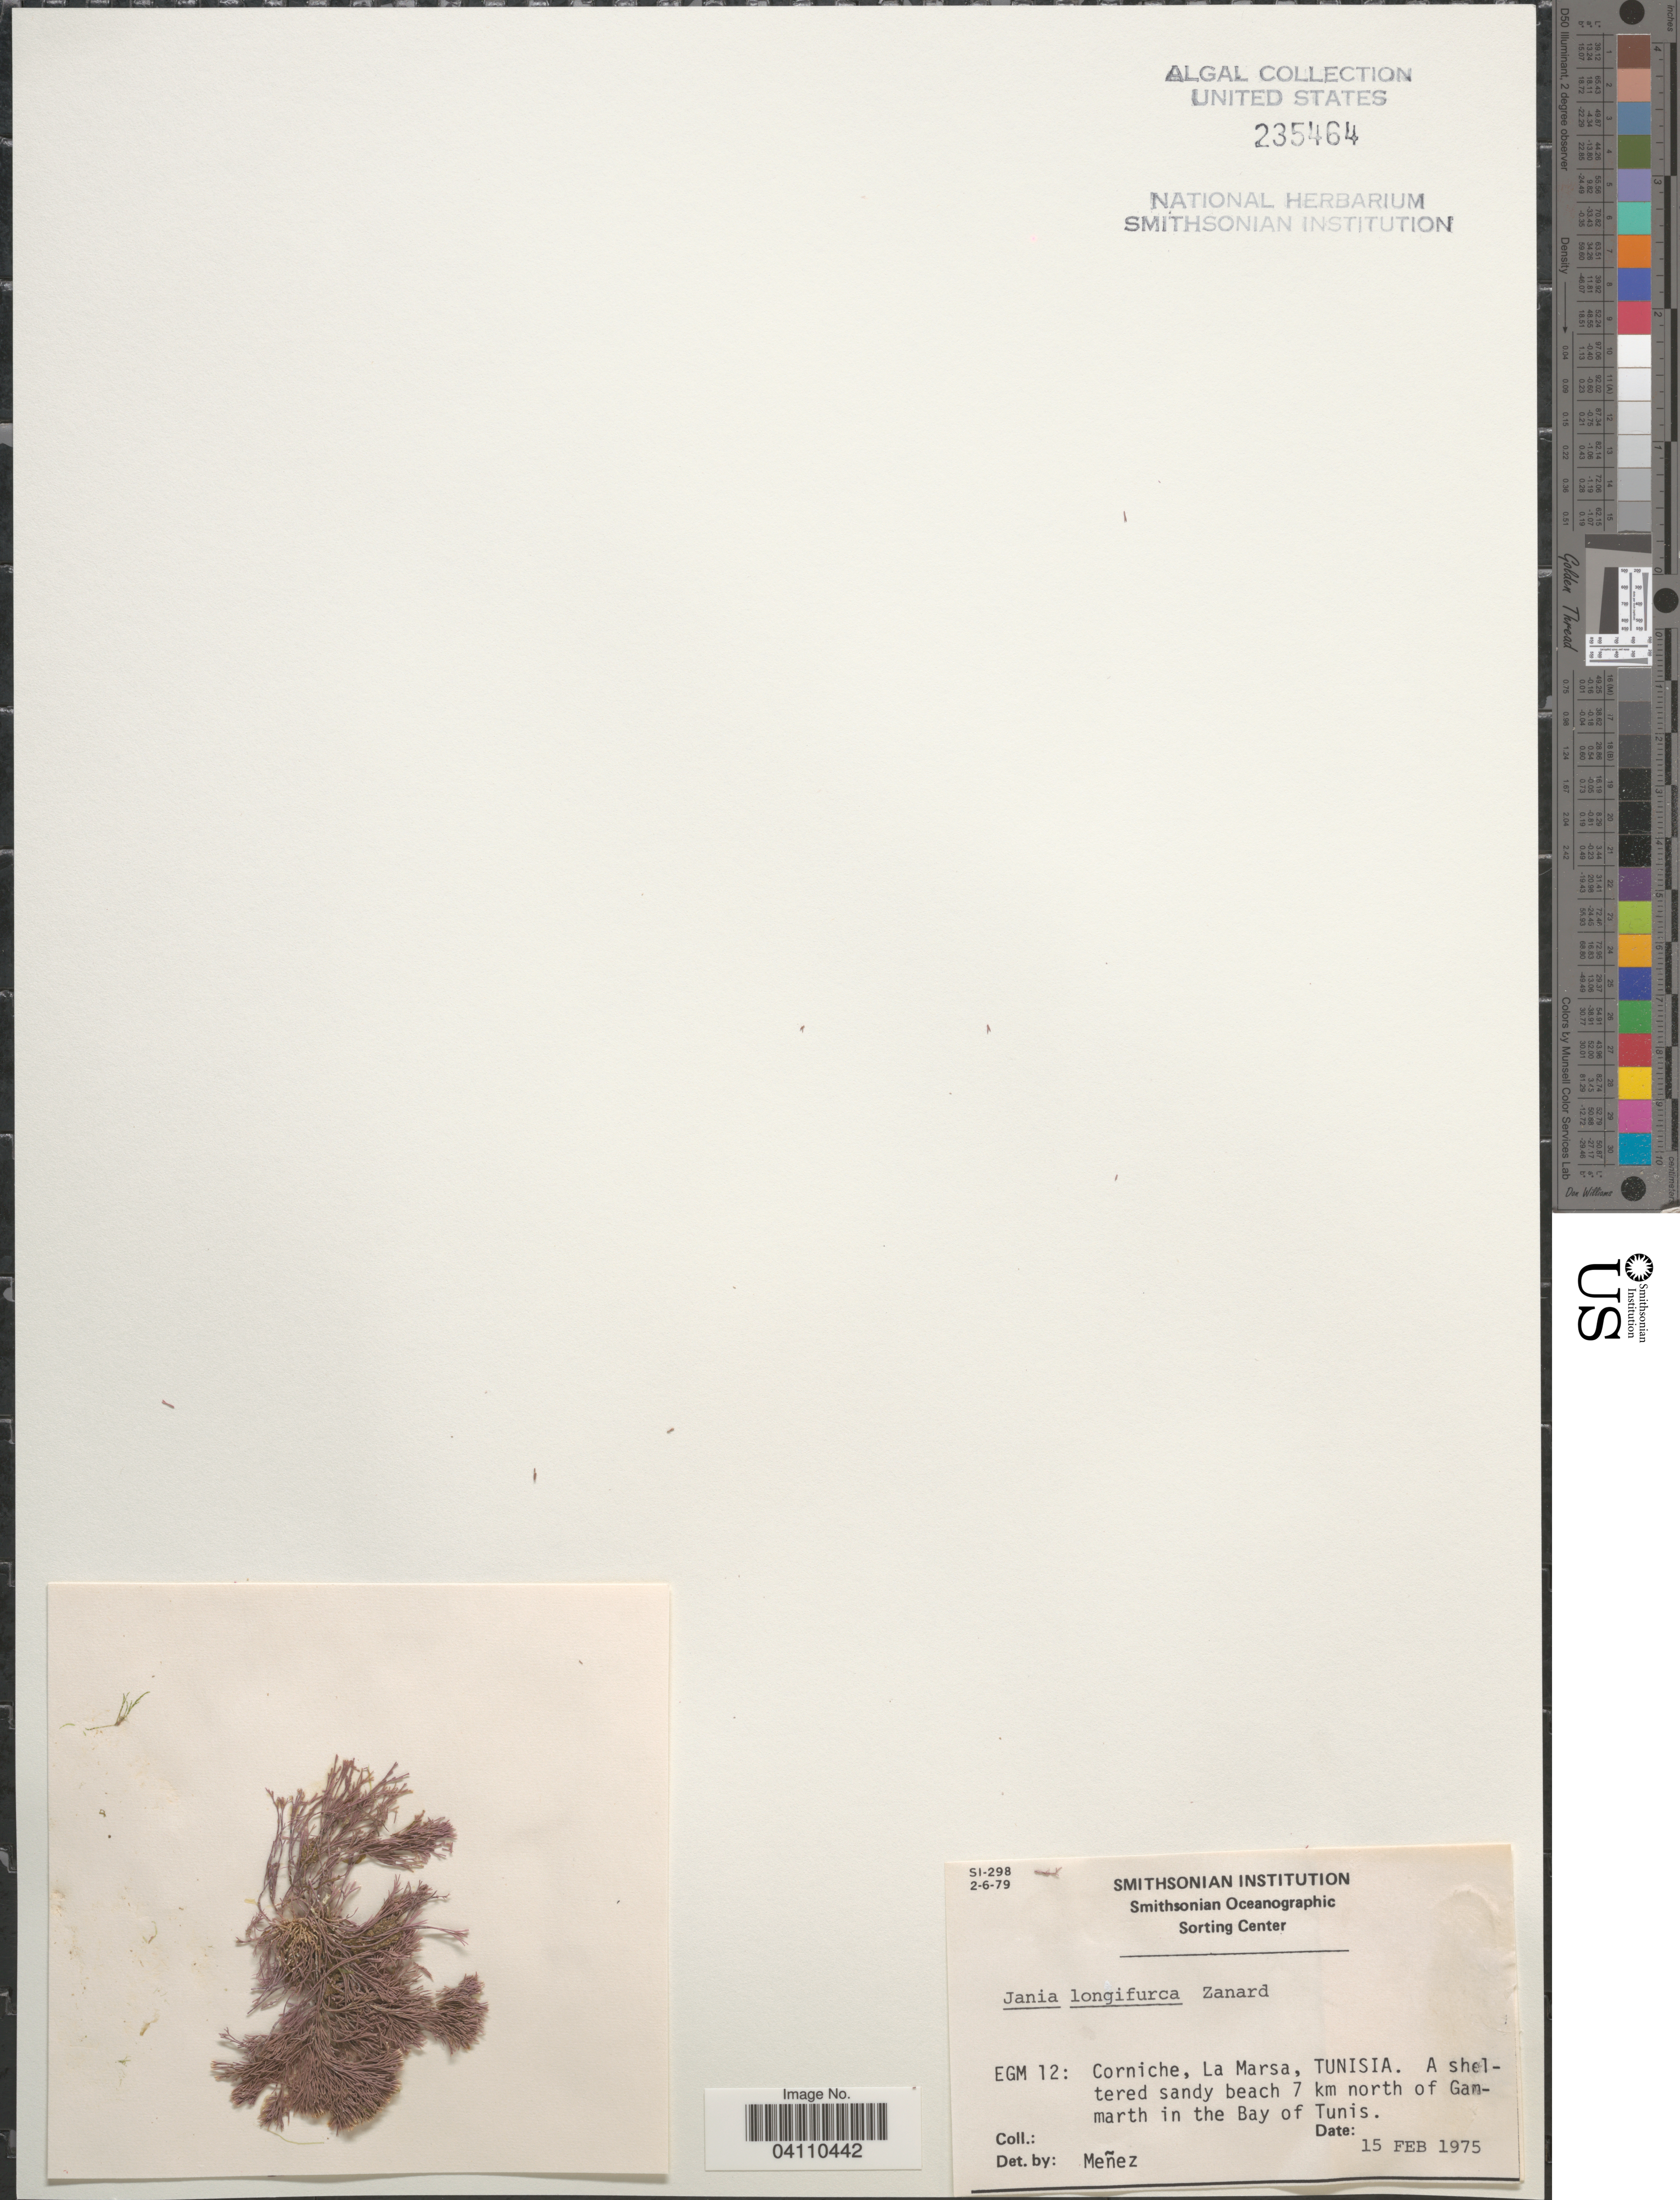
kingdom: Plantae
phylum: Rhodophyta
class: Florideophyceae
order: Corallinales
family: Corallinaceae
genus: Jania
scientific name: Jania longifurca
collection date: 1975-02-15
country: Tunisia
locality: EGM 12: Corniche, La Marsa, Tunisia. A sheltered sandy beach 7 km north of Gammarth in the Bay of Tunis.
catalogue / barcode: US 235464